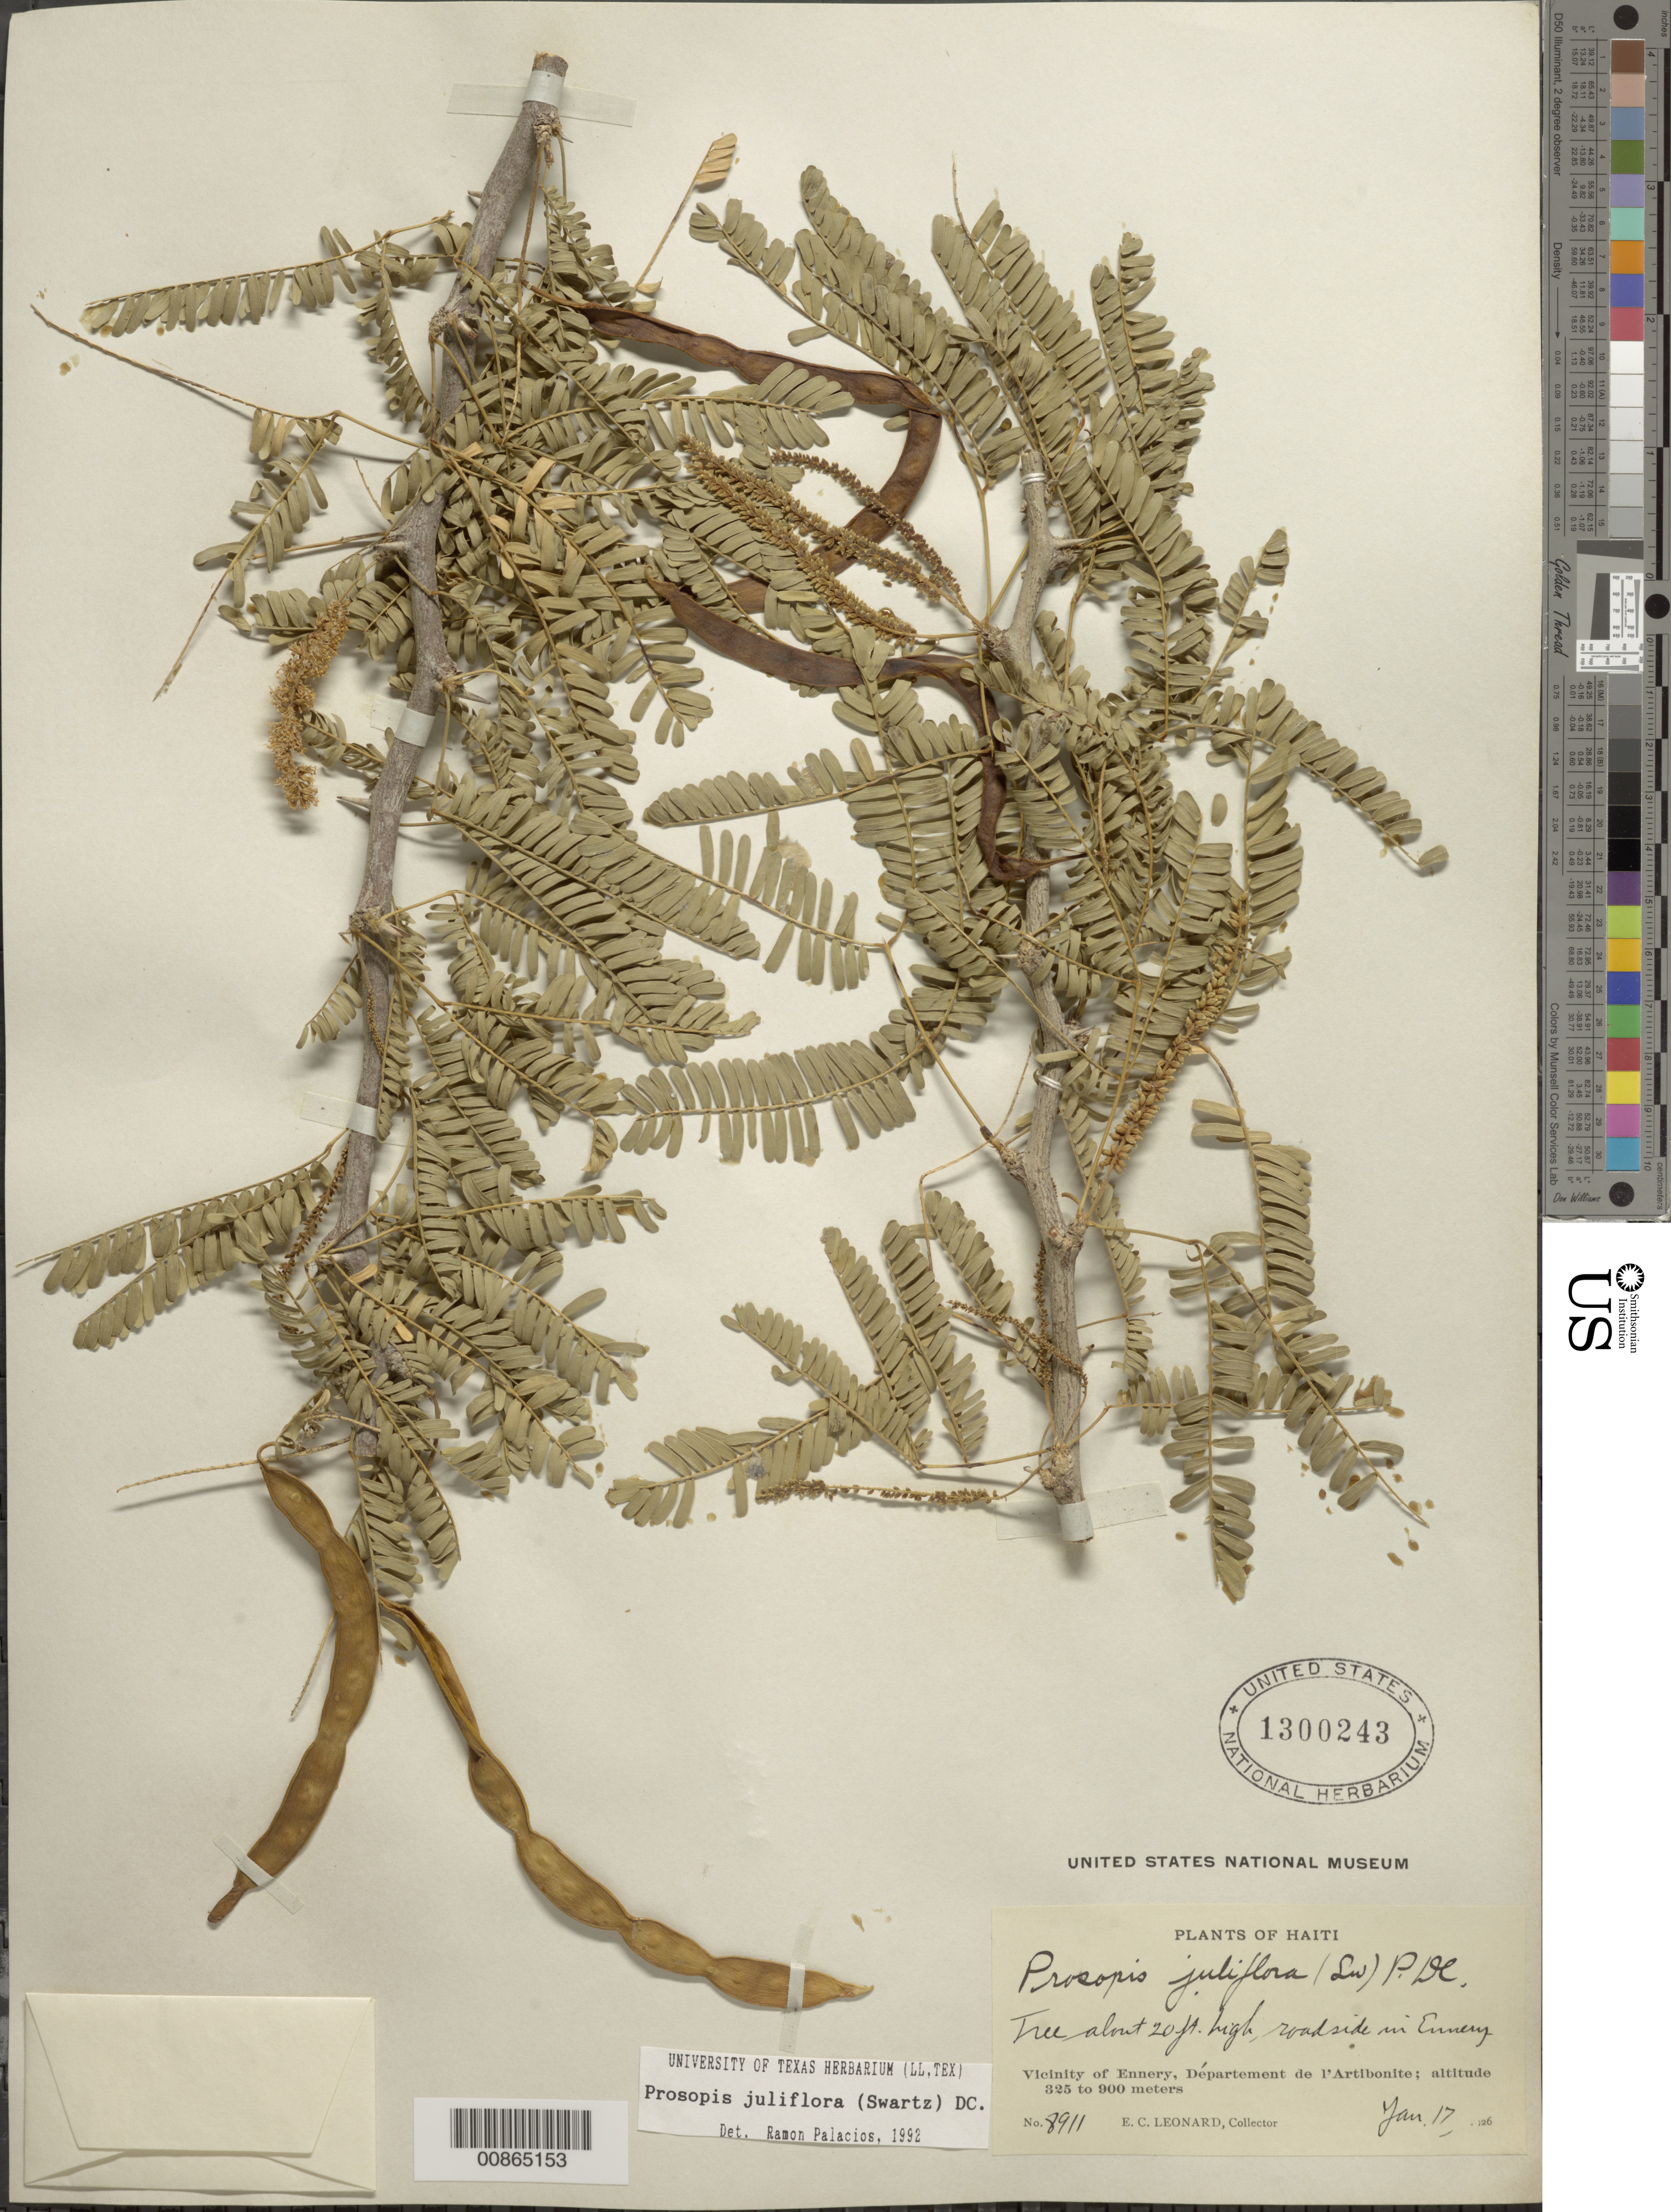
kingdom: Plantae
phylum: Tracheophyta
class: Magnoliopsida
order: Fabales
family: Fabaceae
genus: Neltuma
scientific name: Neltuma juliflora var. juliflora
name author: (Sw.) Raf.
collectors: E. C. Leonard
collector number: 8911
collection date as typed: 17 Jan 1926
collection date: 1926-01-17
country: Haiti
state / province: Artibonite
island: Hispaniola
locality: Ennery.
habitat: Roadside.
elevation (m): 325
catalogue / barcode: US 1300243